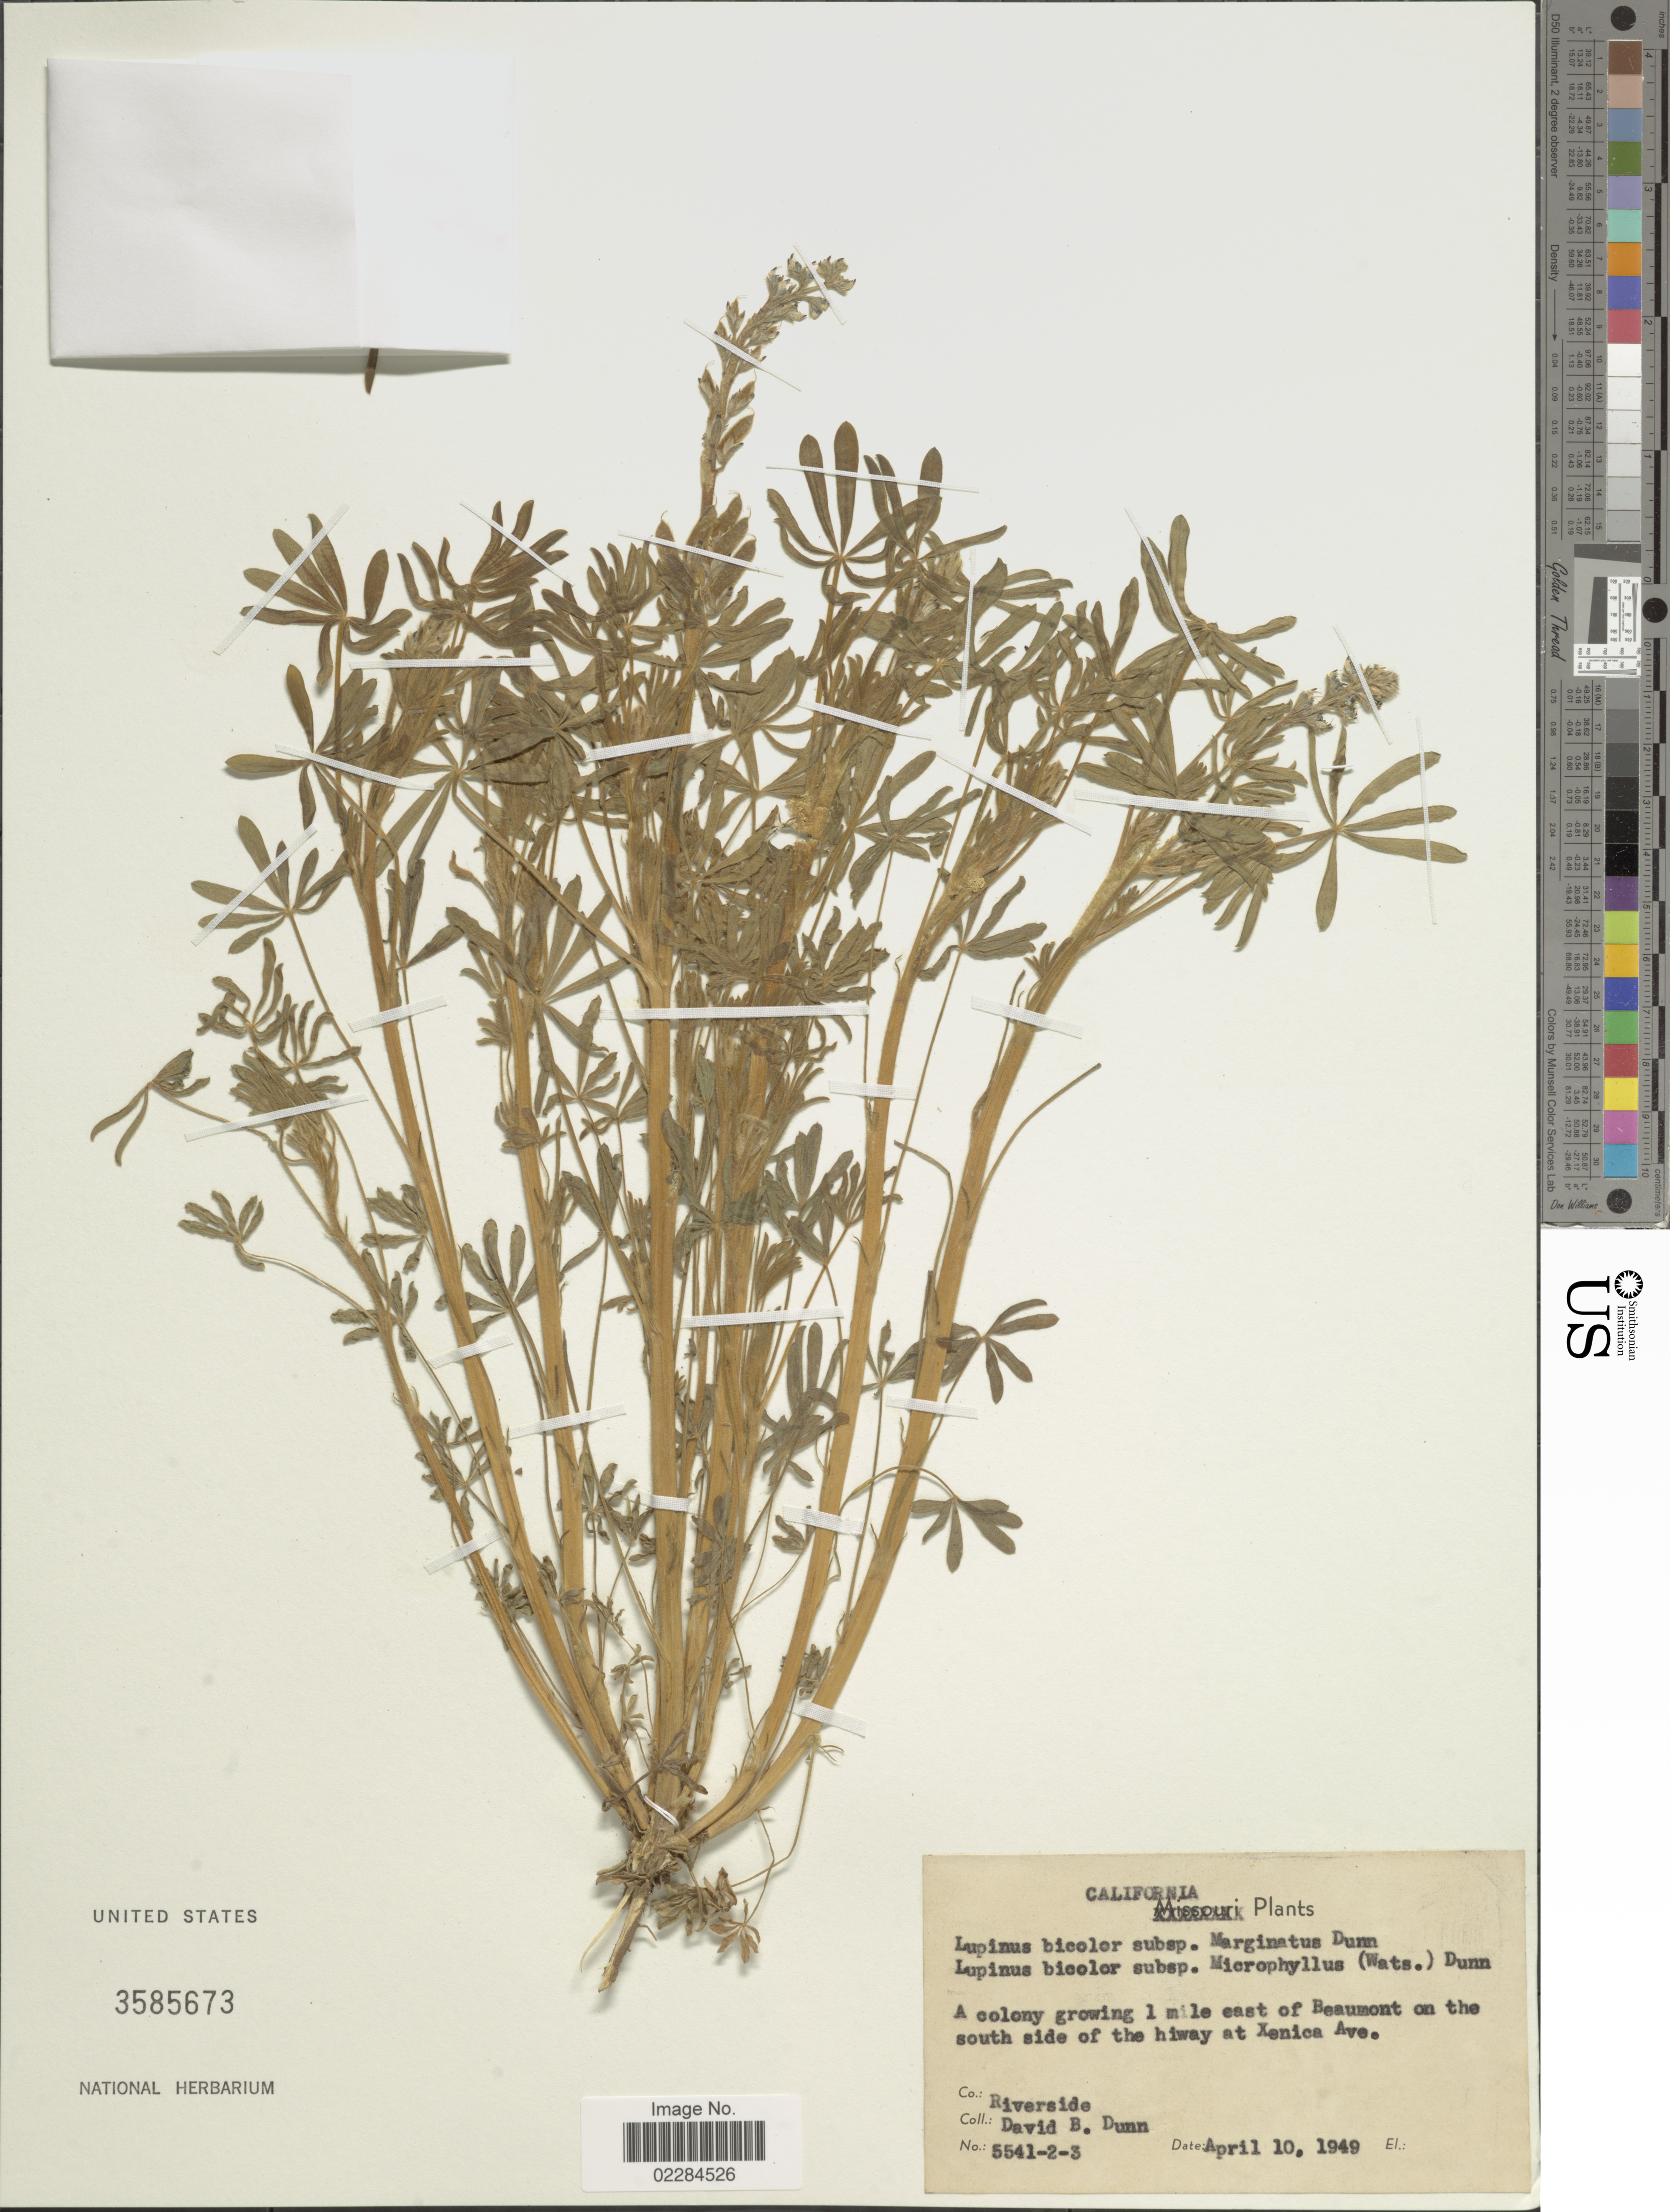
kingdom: Plantae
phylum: Tracheophyta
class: Magnoliopsida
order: Fabales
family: Fabaceae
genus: Lupinus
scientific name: Lupinus bicolor var. microphyllus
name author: Lindl.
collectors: D. B. Dunn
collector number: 5541-2-3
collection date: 1949-04-10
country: United States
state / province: California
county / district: Riverside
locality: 1 mile east of beaumont on the south side of the highway at Xenica Ave. Co.: Riverside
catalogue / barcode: US 3585673